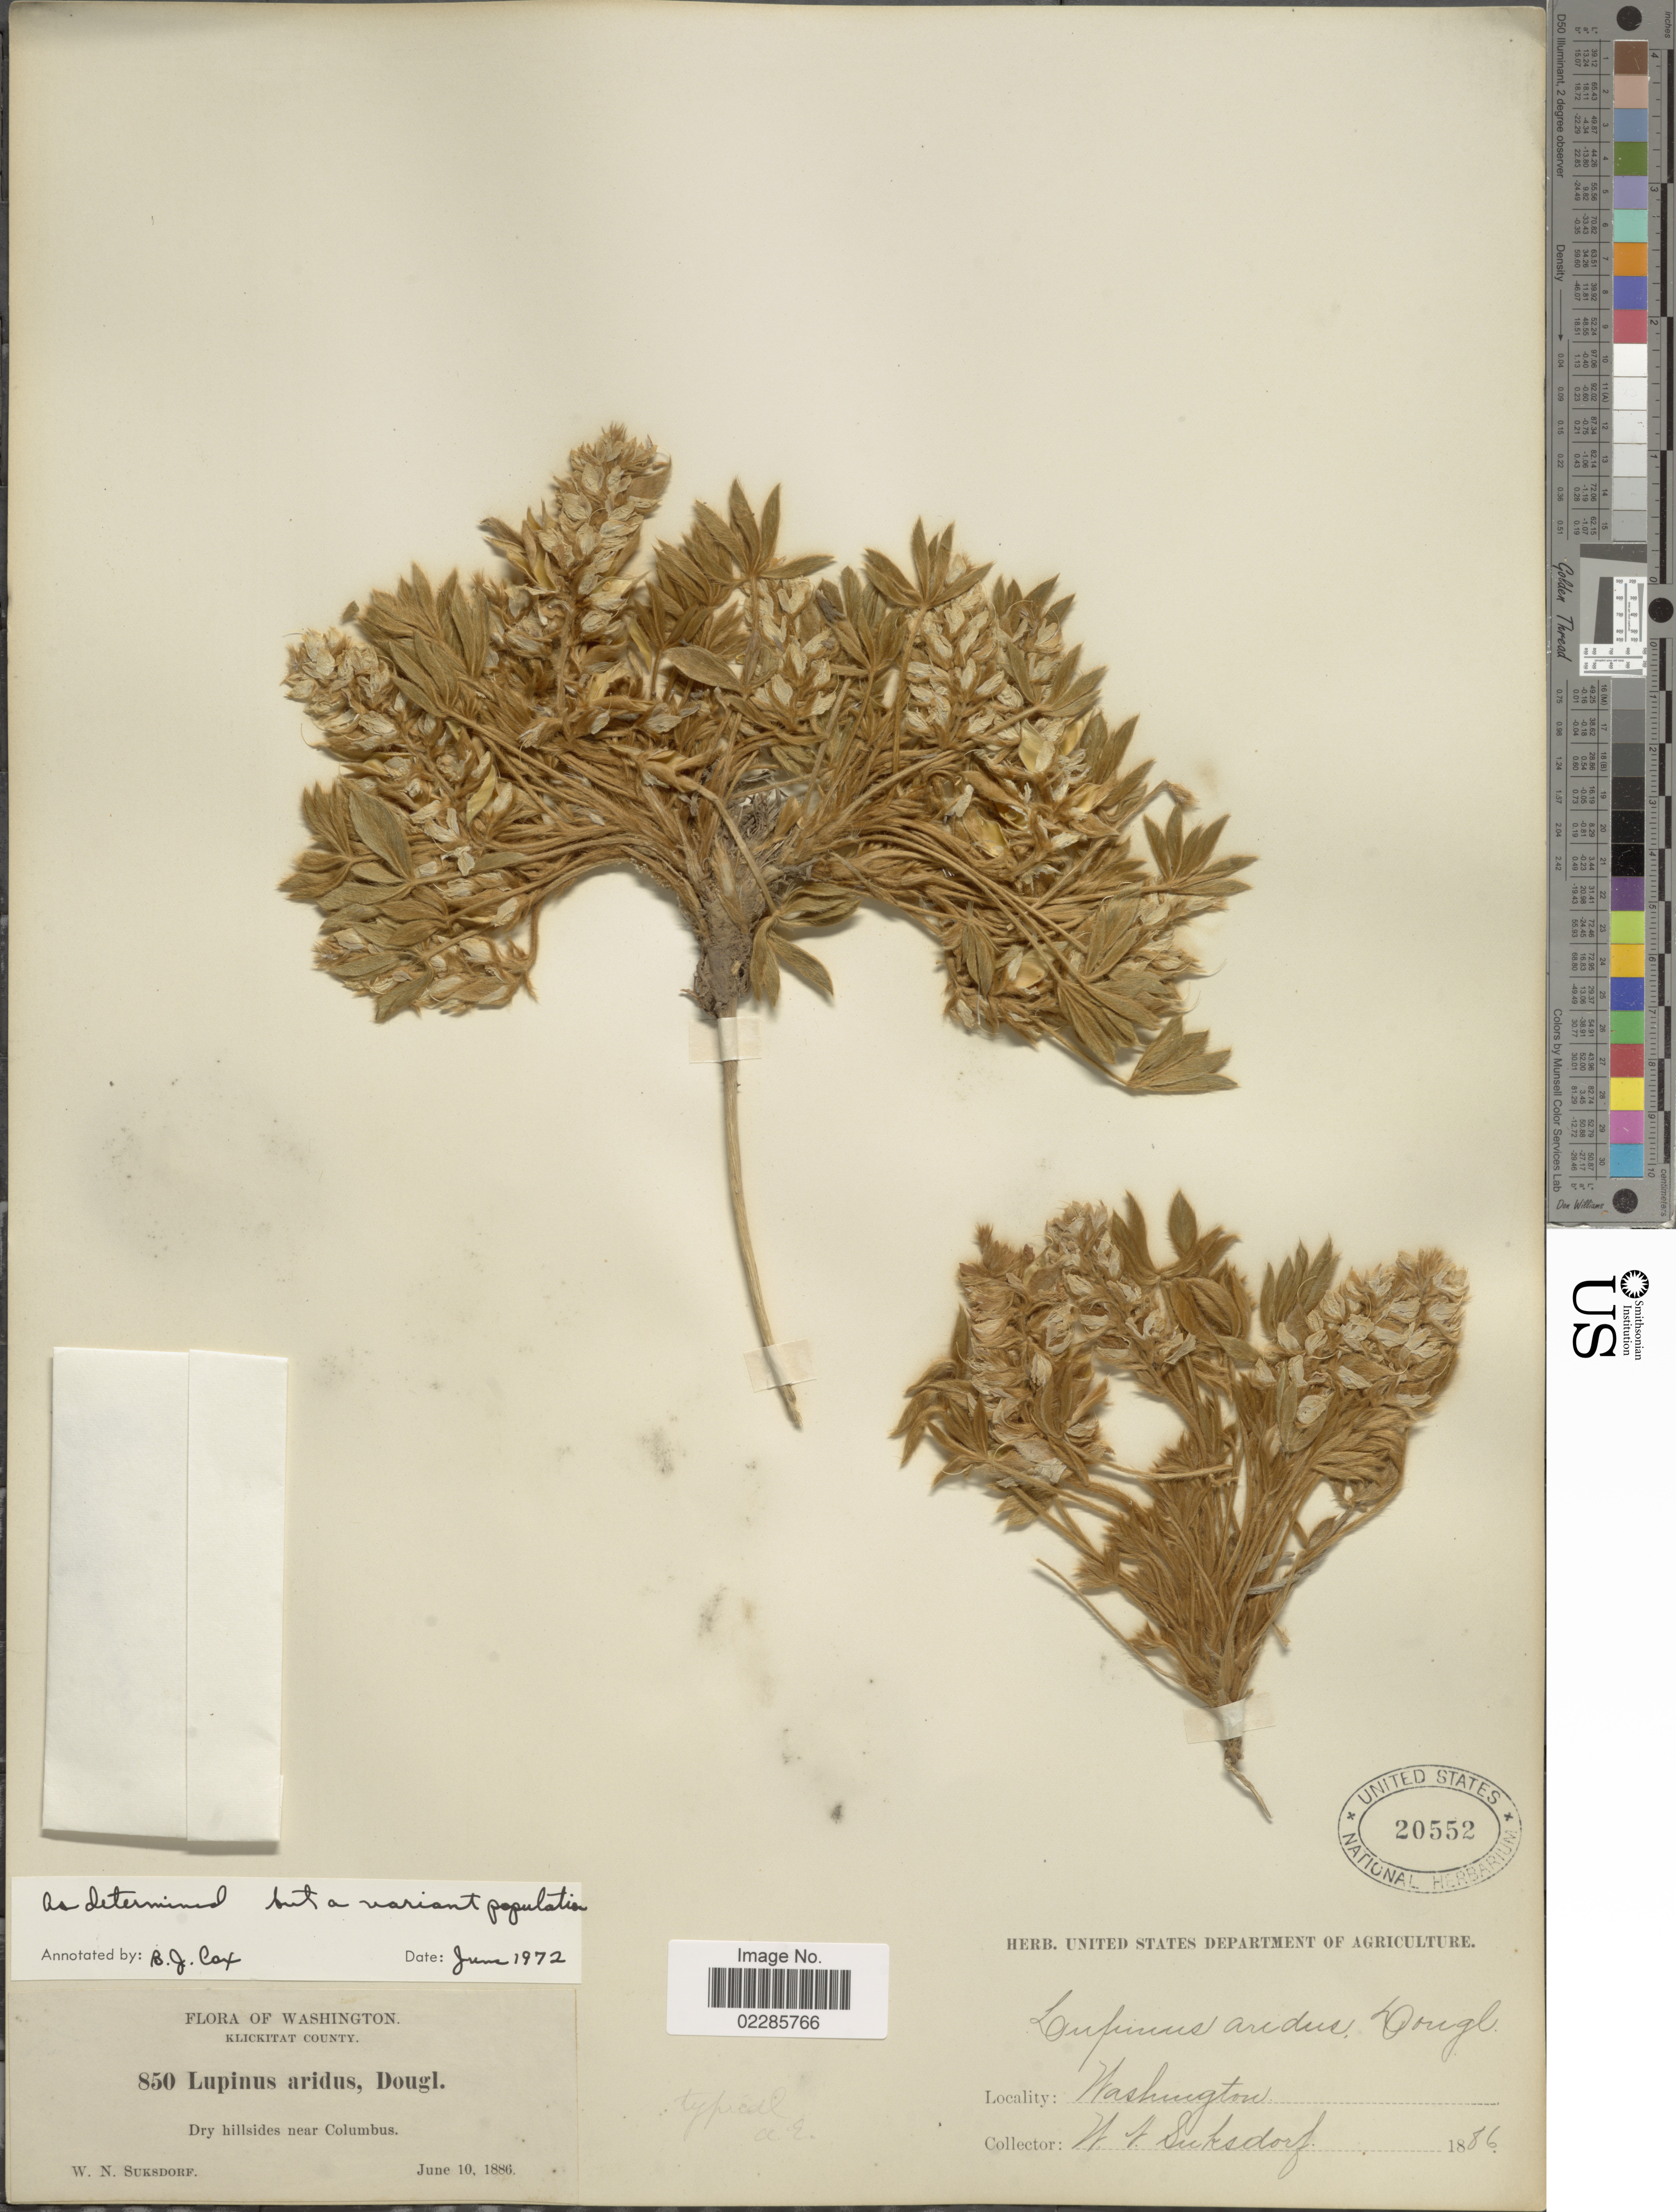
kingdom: Plantae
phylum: Tracheophyta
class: Magnoliopsida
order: Fabales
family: Fabaceae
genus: Lupinus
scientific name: Lupinus aridus subsp. aridus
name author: Douglas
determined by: Cox, B. J.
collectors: W. N. Suksdorf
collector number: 850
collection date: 1886-06-10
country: United States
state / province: Washington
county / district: Klickitat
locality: Klickitat County, Dry hillsides near Columbus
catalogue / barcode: US 20552